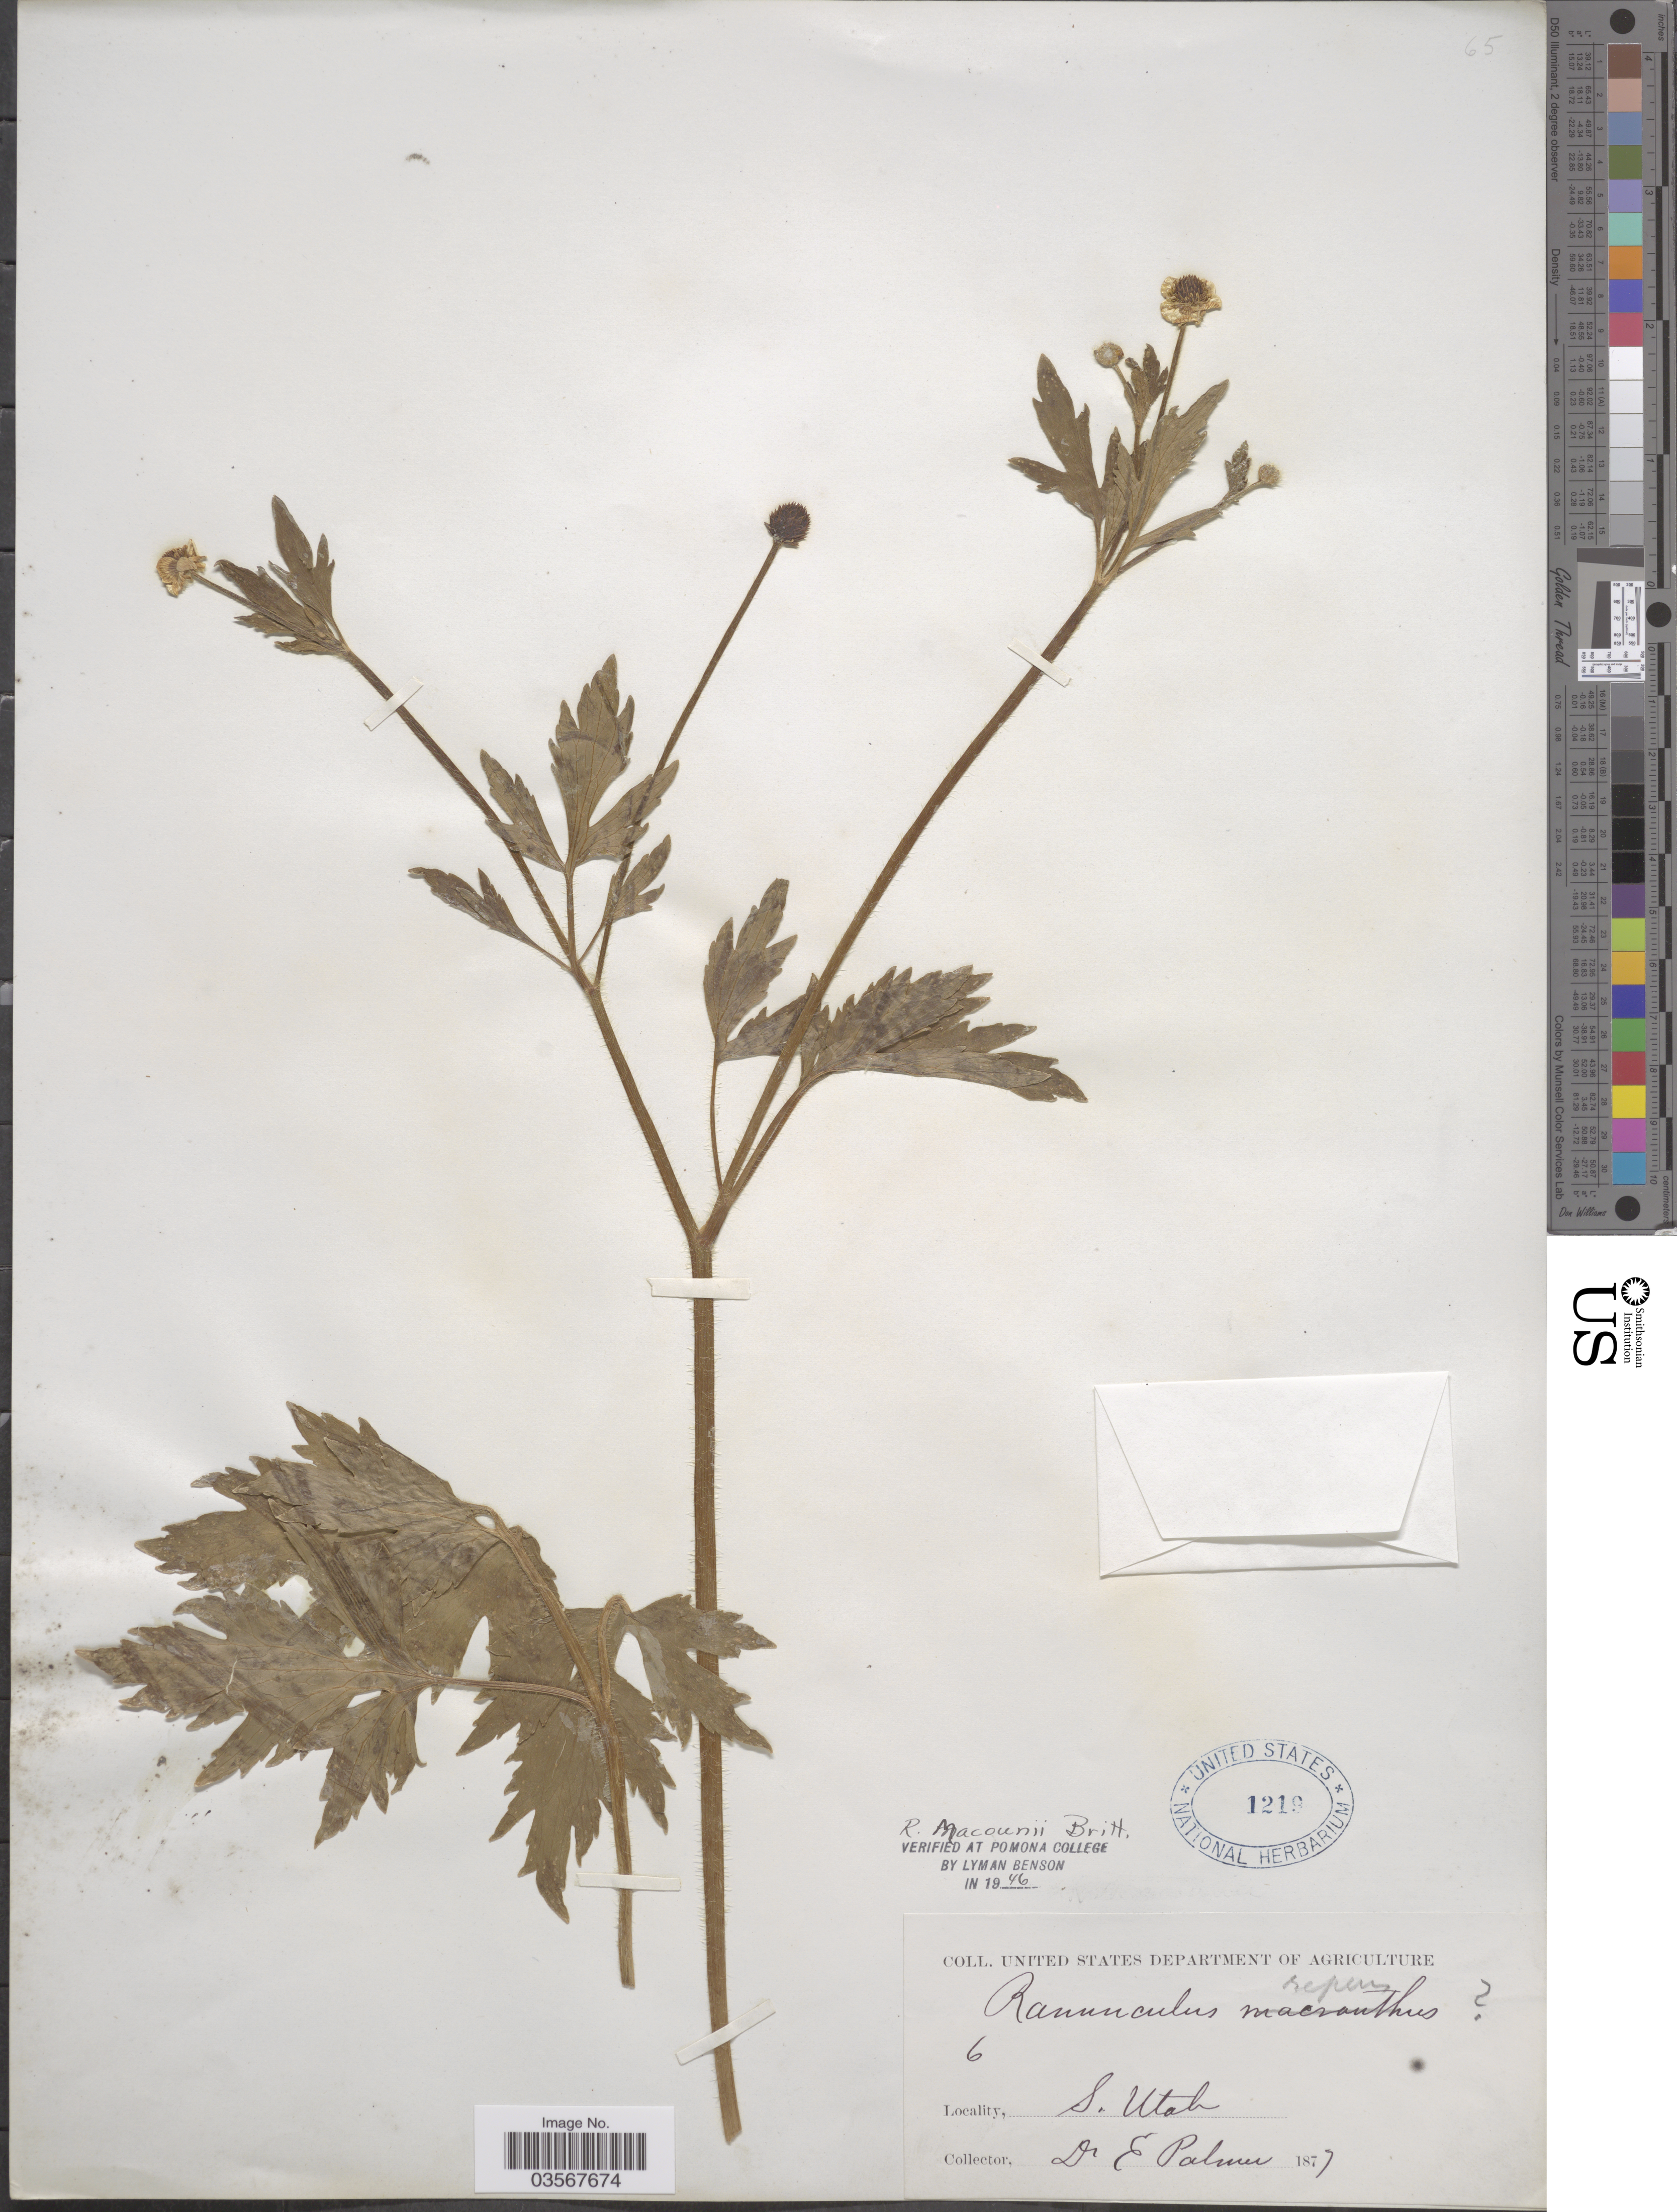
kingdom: Plantae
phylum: Tracheophyta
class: Magnoliopsida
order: Ranunculales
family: Ranunculaceae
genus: Ranunculus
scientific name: Ranunculus macounii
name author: Britton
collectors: E. Palmer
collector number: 6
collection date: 1877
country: United States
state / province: Utah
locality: S. Utah.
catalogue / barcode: US 1219